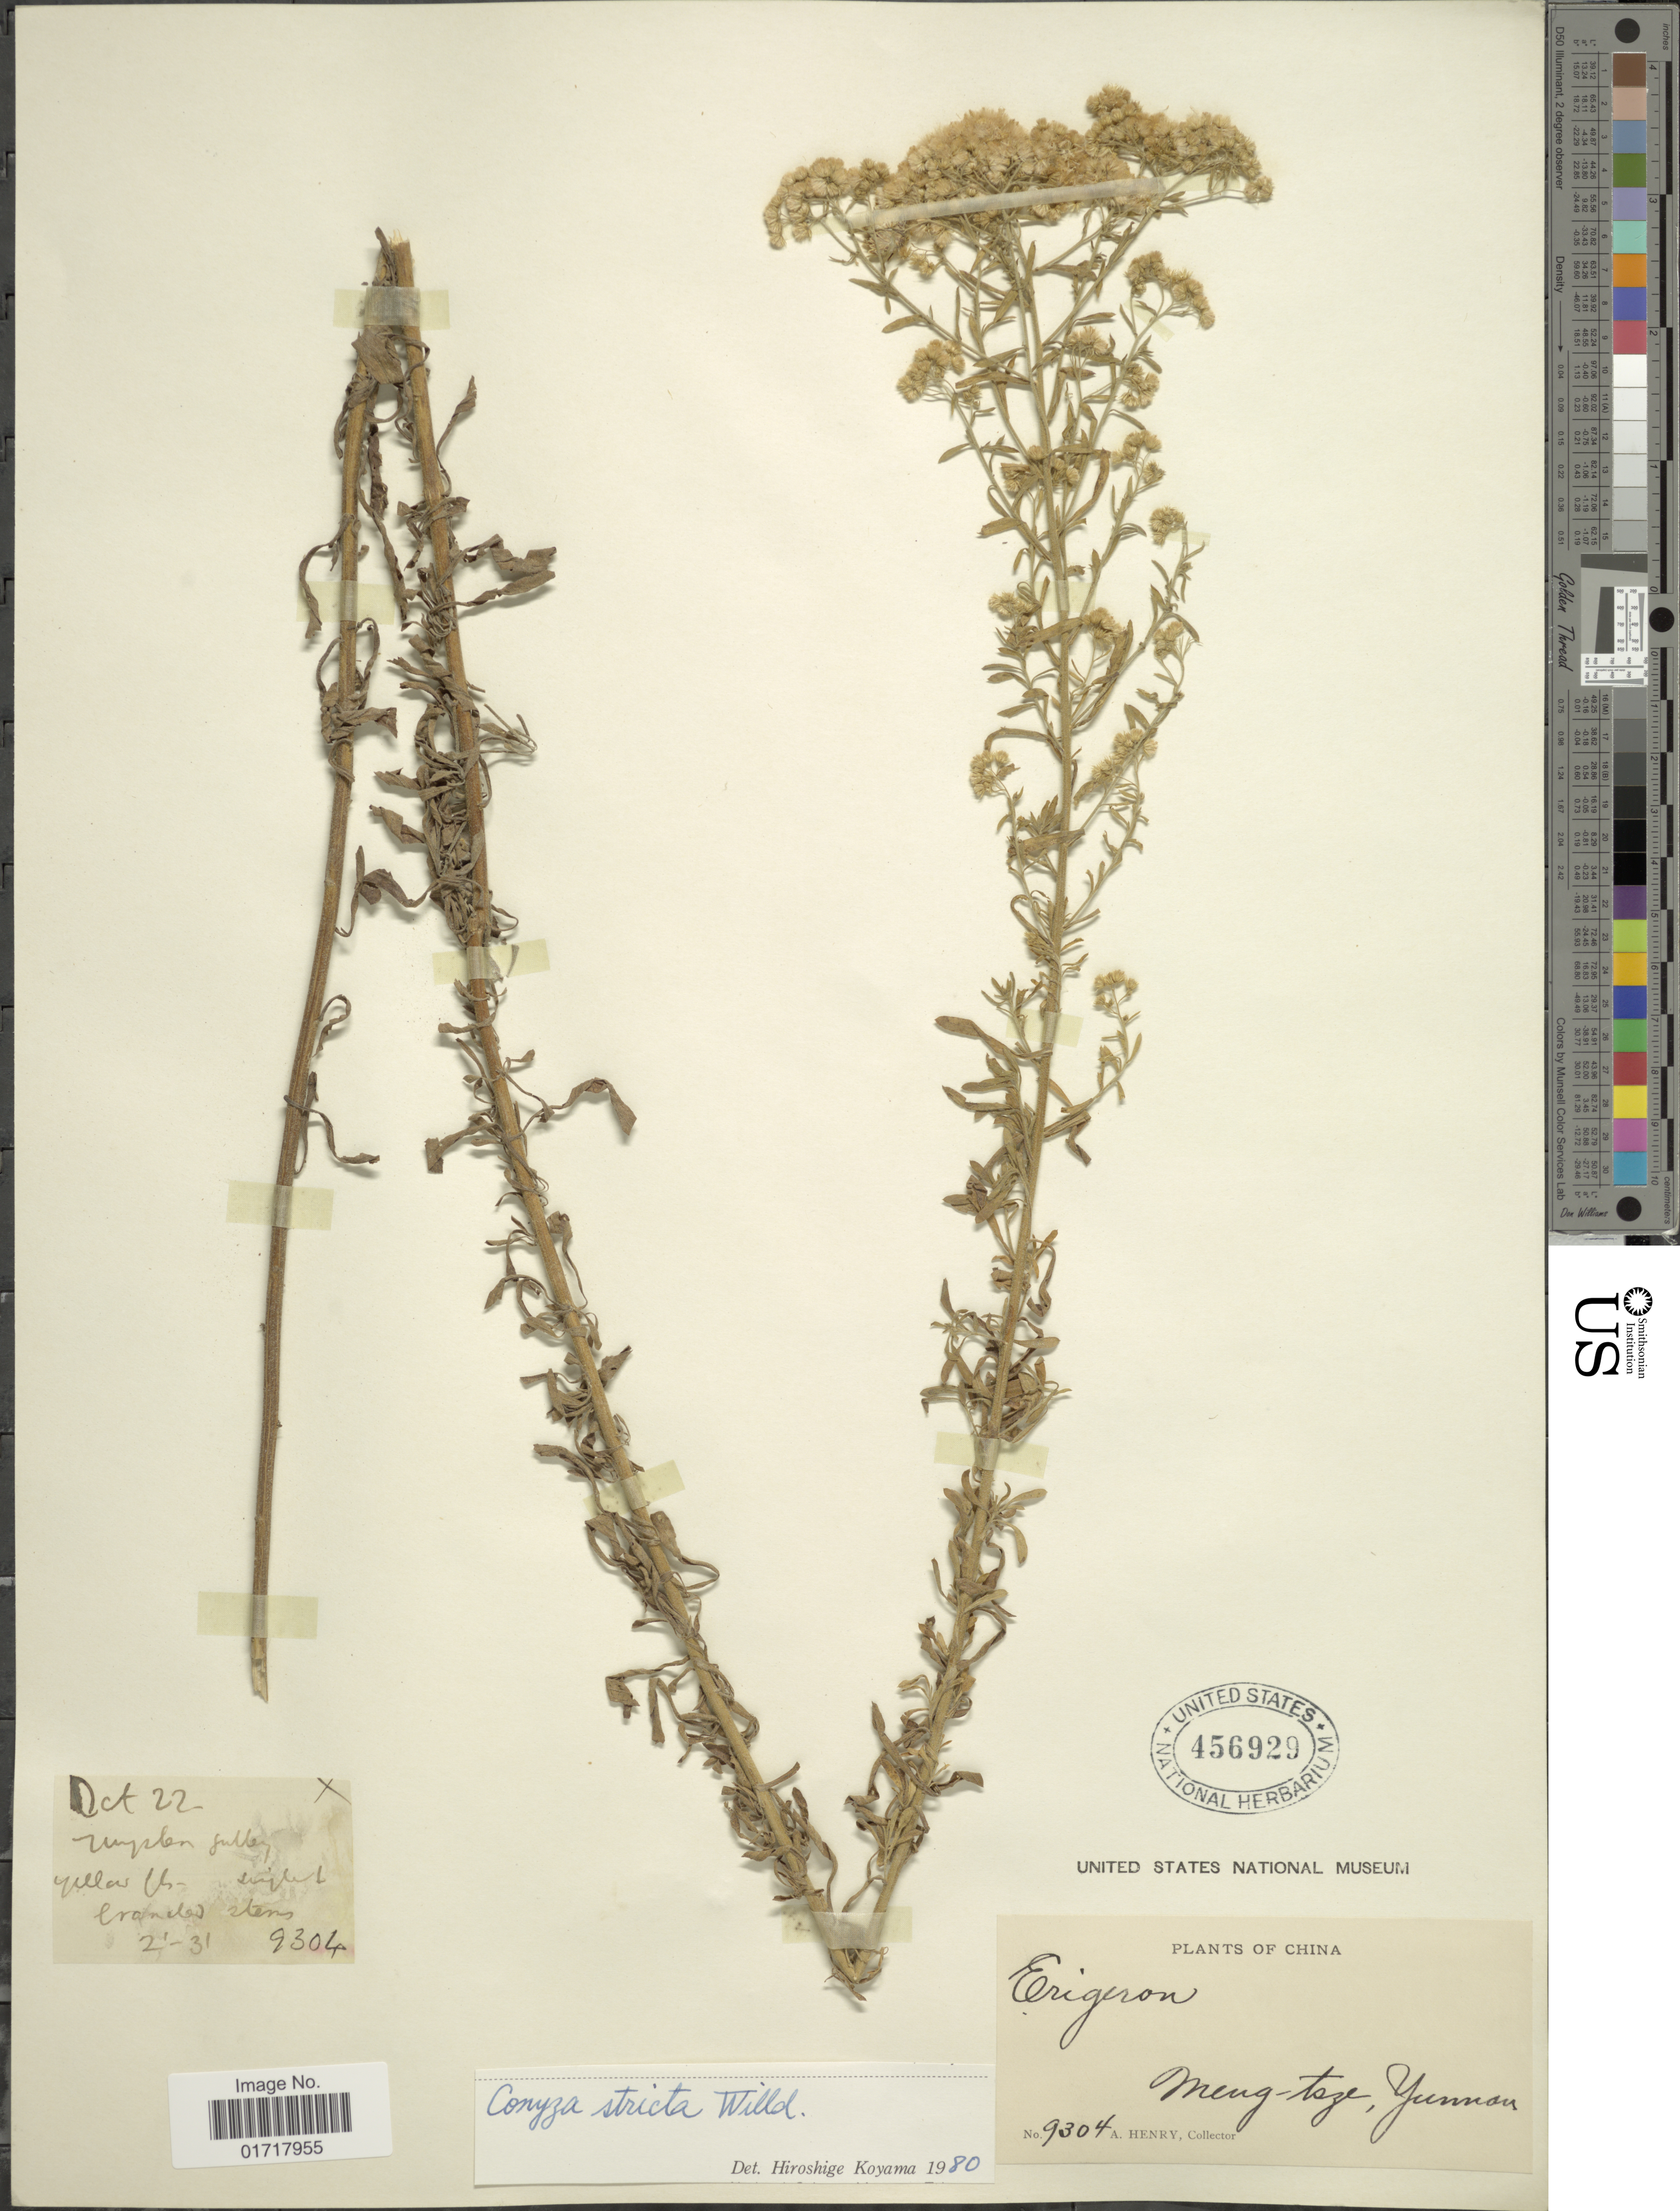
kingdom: Plantae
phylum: Tracheophyta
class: Magnoliopsida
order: Asterales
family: Asteraceae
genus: Conyza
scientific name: Conyza stricta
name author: (Chodat) Willd.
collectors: A. Henry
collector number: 9304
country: China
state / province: Yunnan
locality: Meng-tsze, Yunnan.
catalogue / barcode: US 456929